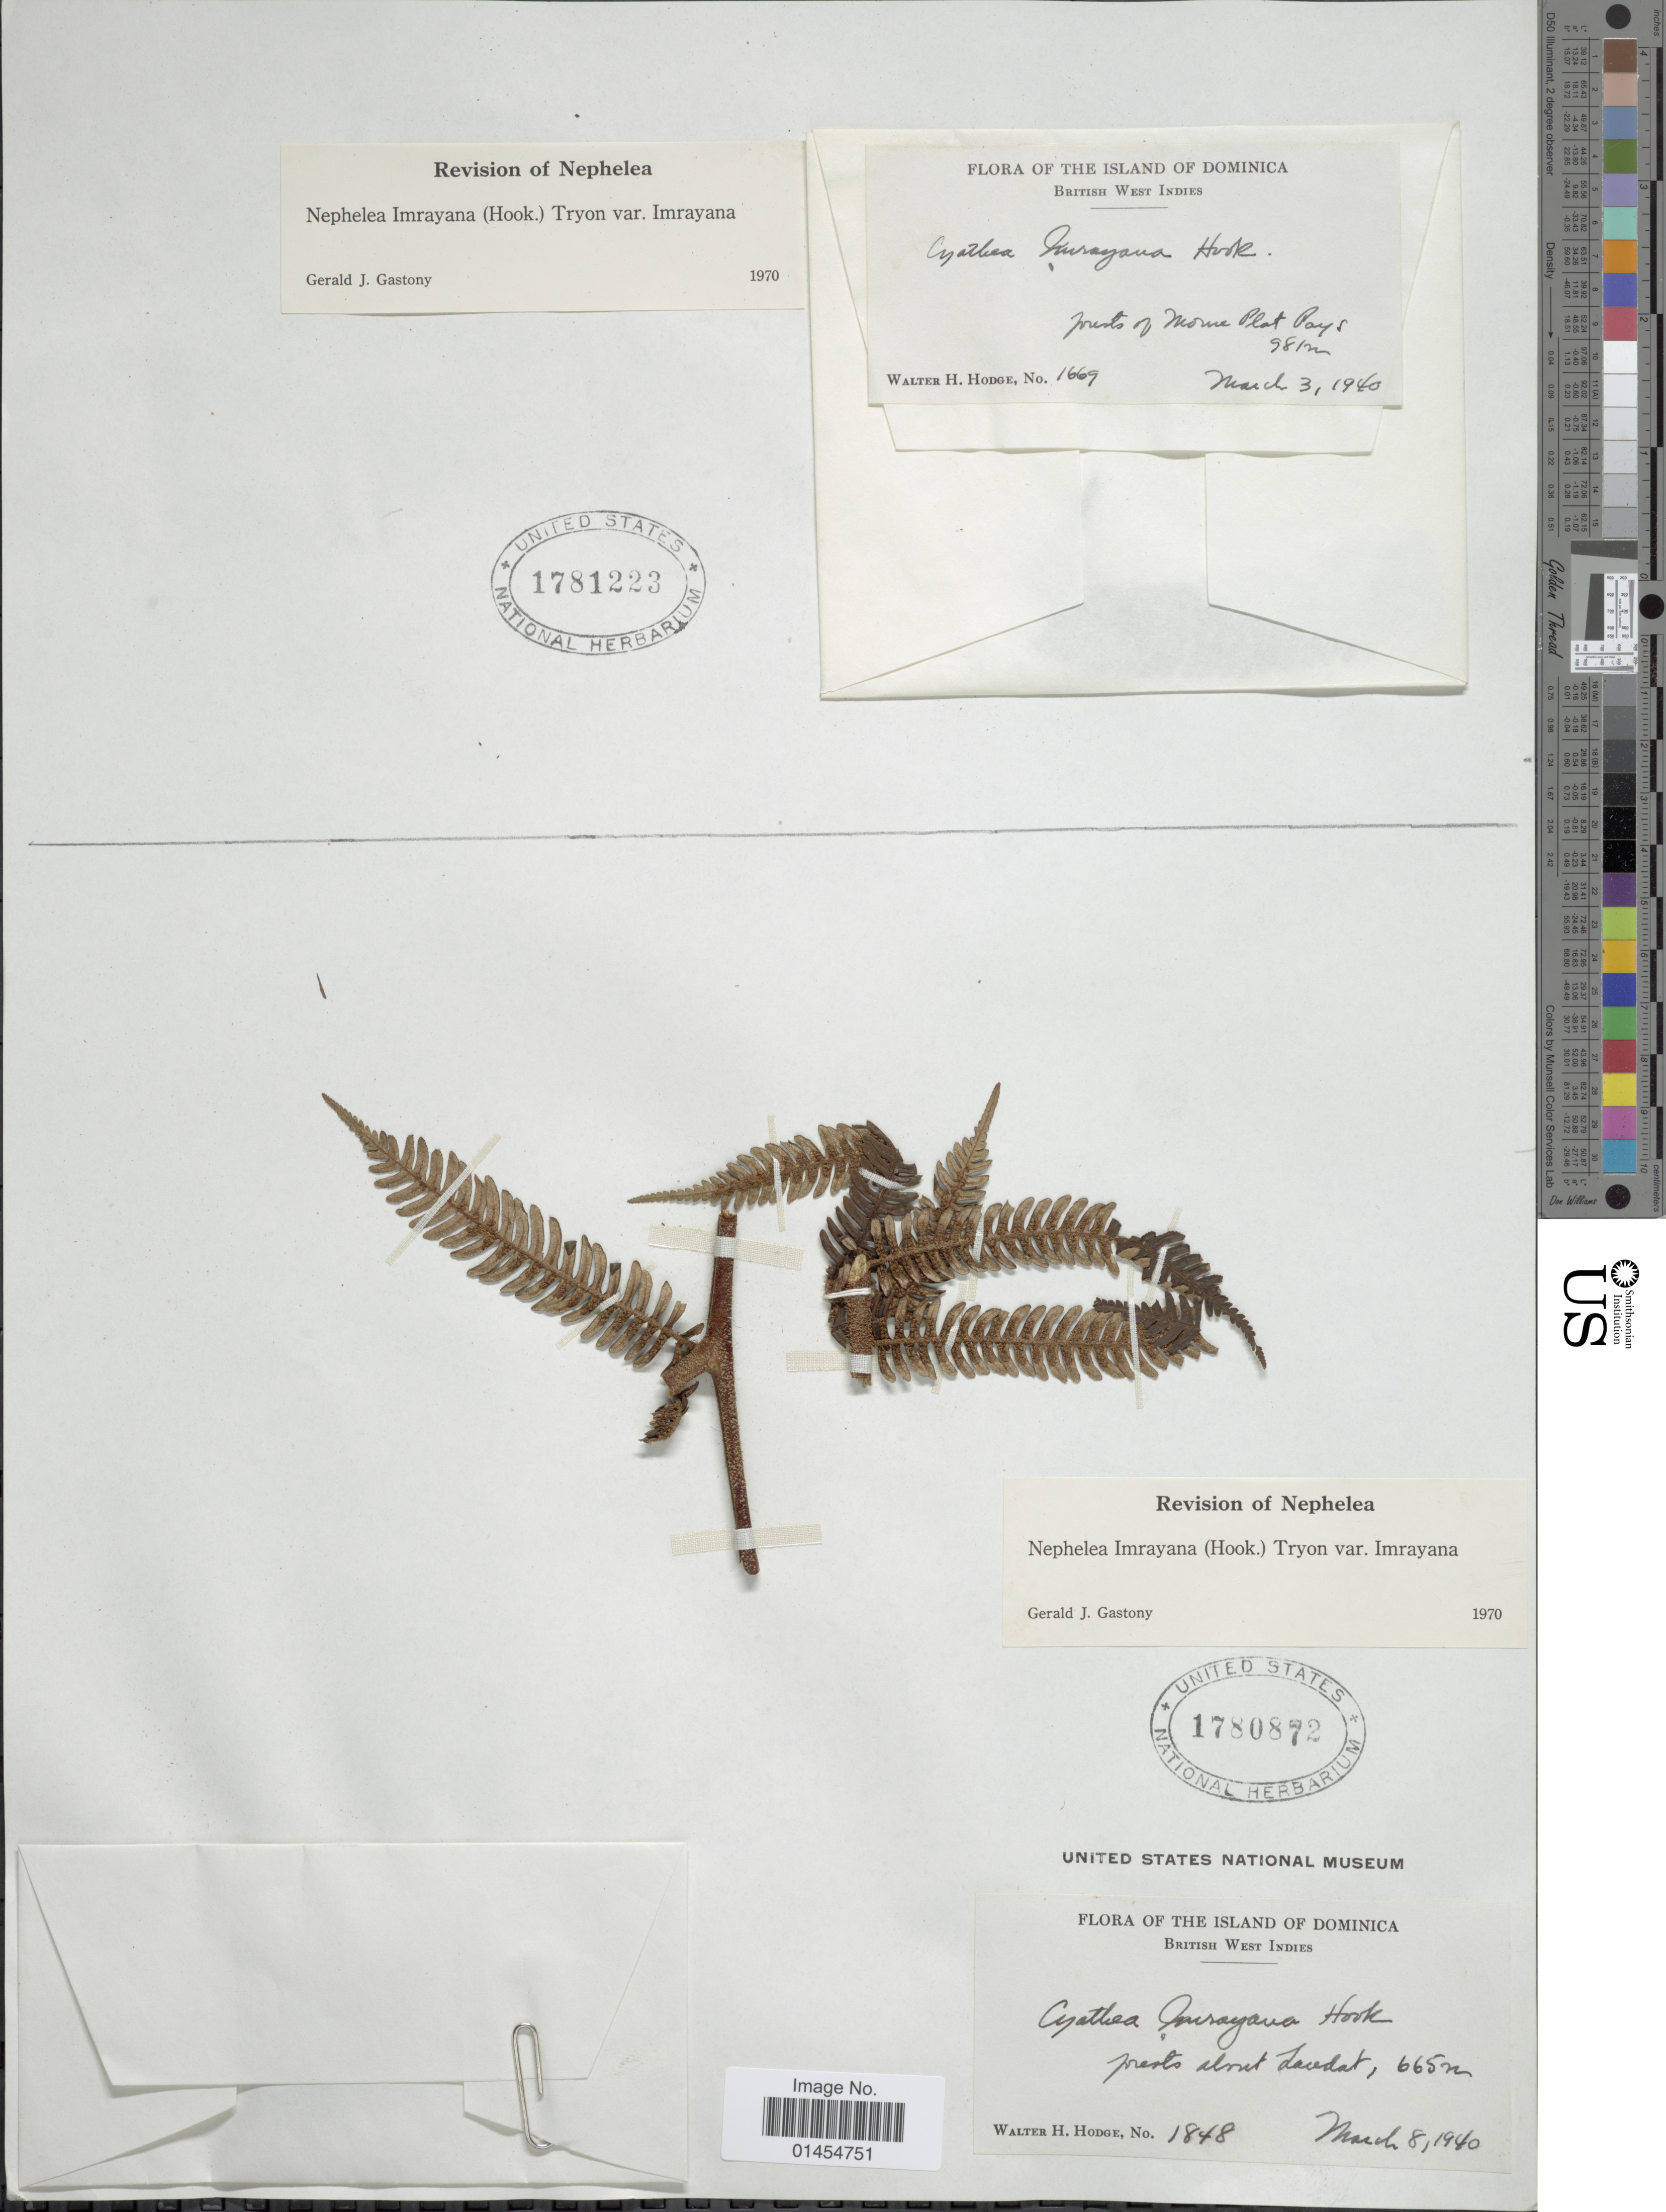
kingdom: Plantae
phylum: Tracheophyta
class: Polypodiopsida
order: Cyatheales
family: Cyatheaceae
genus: Alsophila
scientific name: Alsophila imrayana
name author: (Hook.) D.S. Conant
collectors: W. Hodge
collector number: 1848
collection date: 1940-03-08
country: Dominica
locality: Island of Dominica. British West Indies. Forests about Laudat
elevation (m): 665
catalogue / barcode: US 1780872